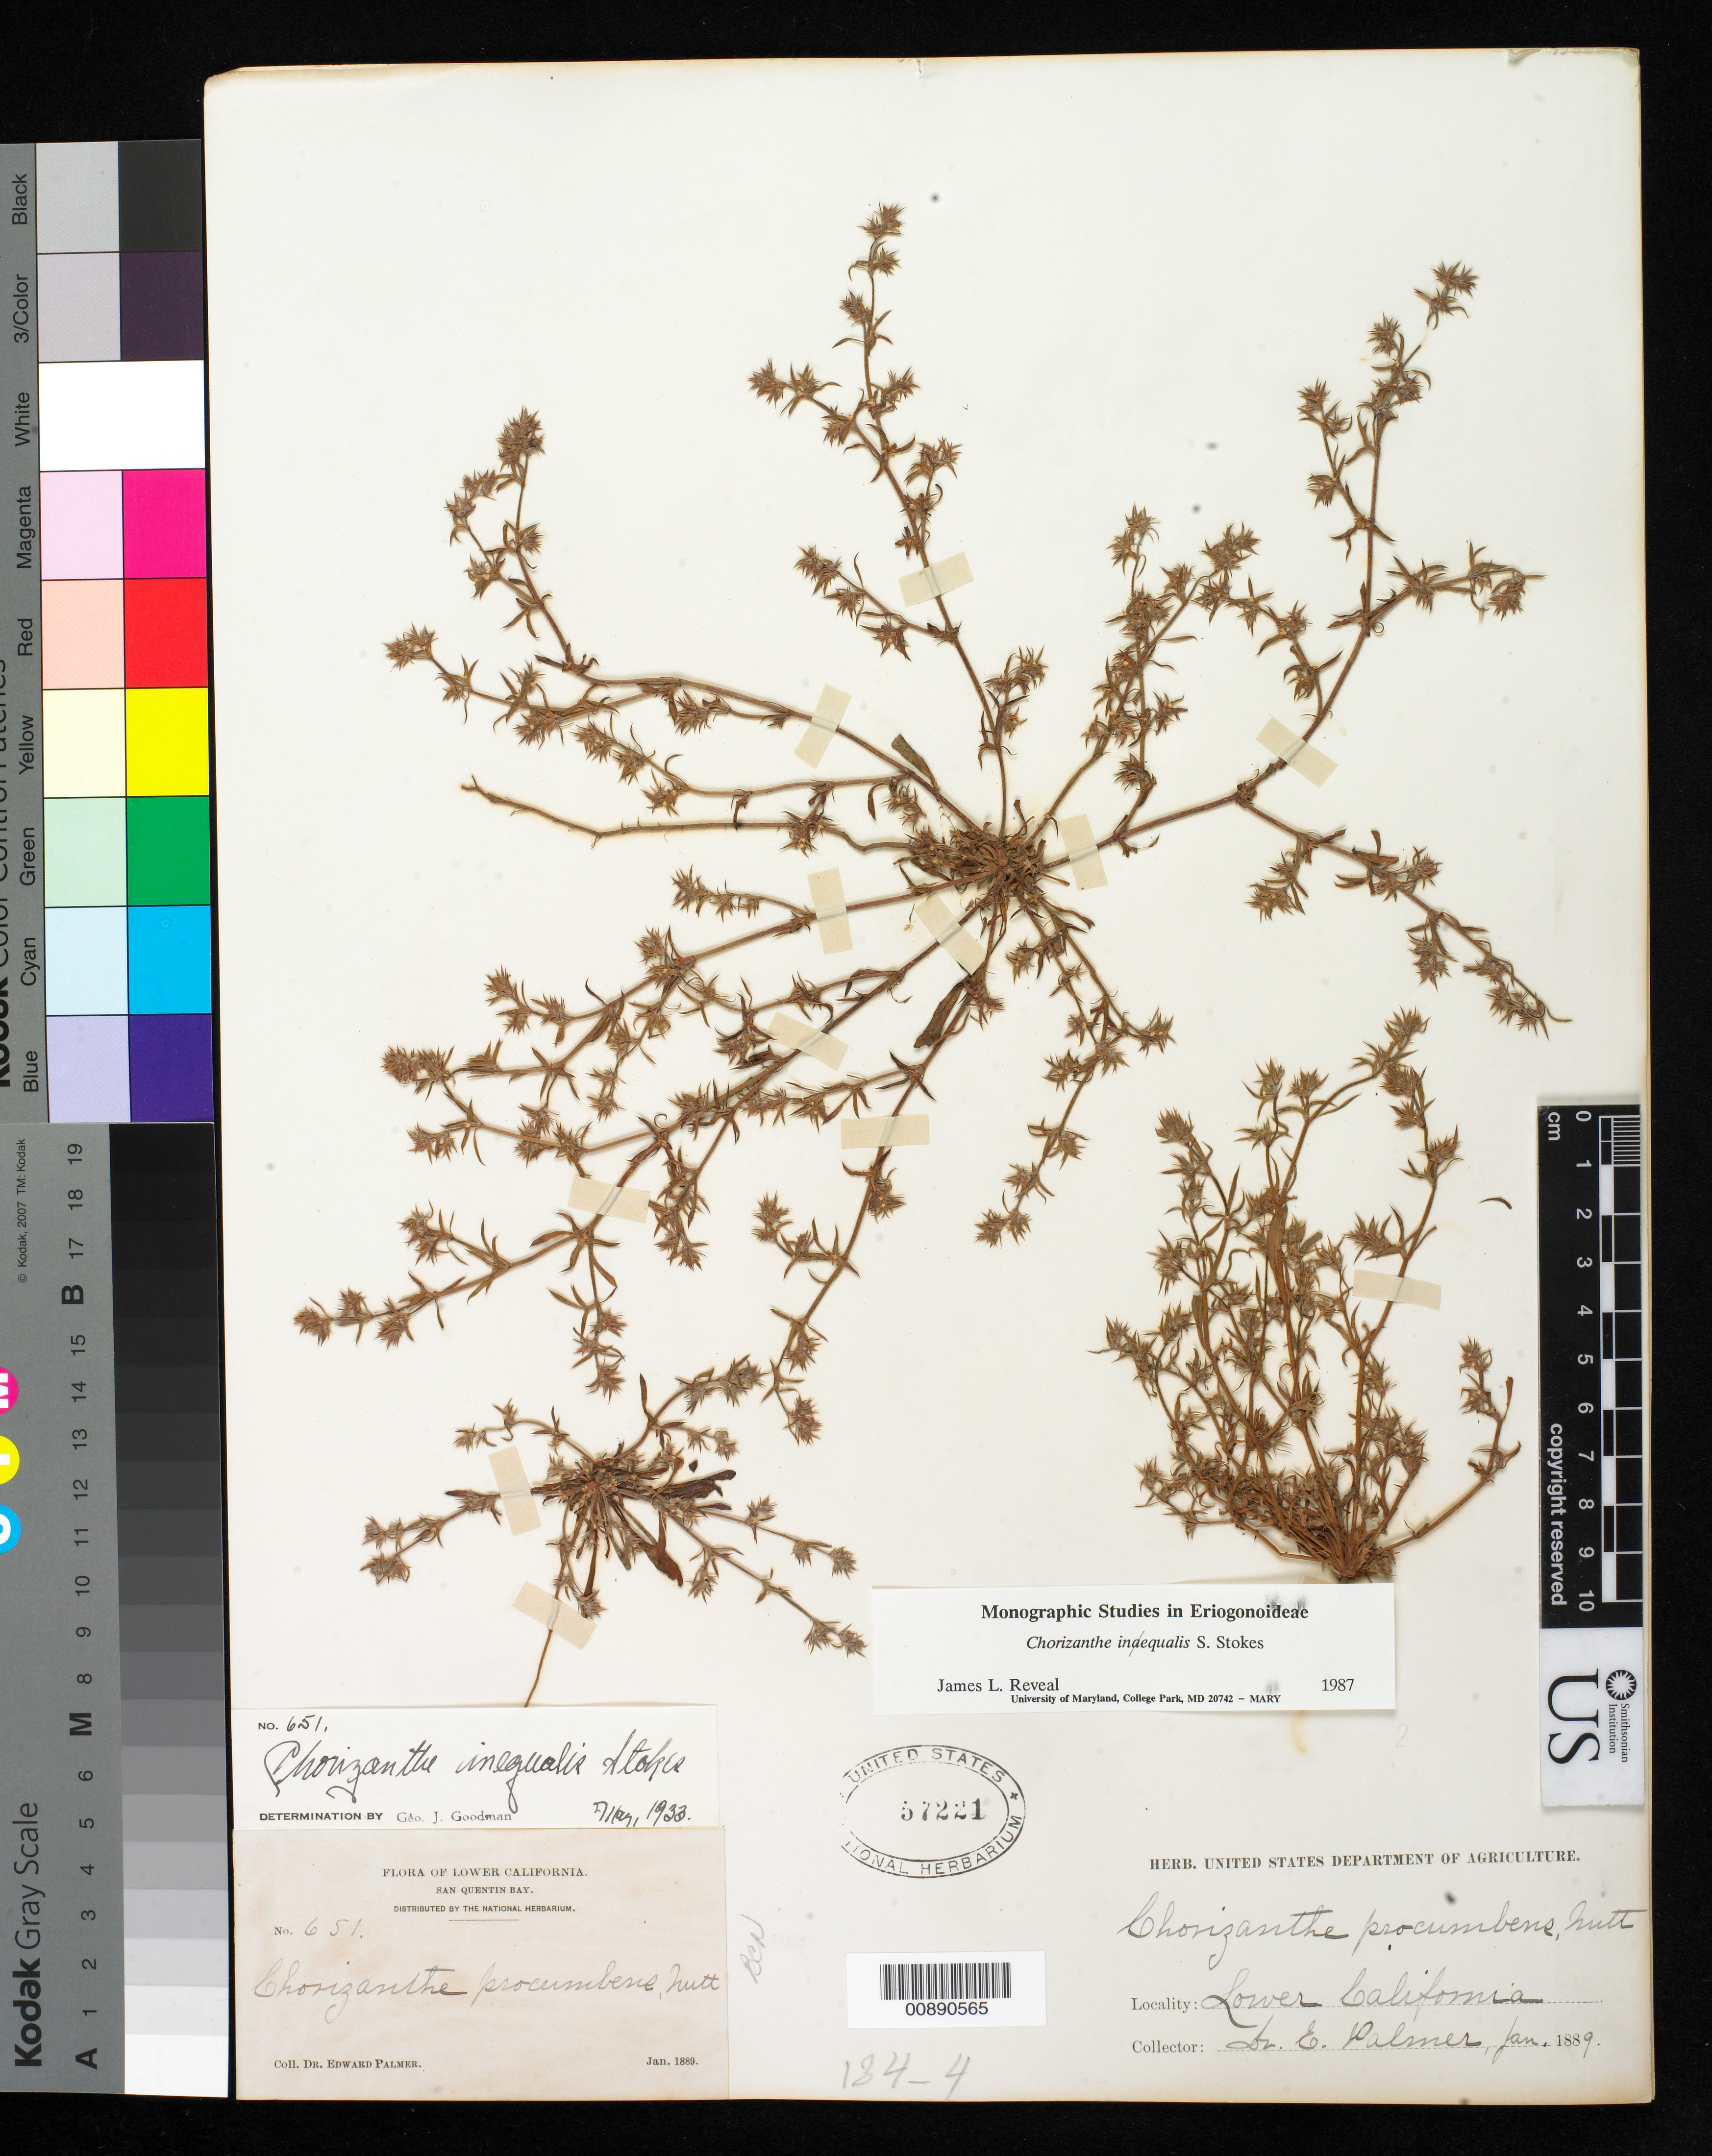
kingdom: Plantae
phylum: Tracheophyta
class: Magnoliopsida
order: Caryophyllales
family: Polygonaceae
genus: Chorizanthe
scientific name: Chorizanthe inequalis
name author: S. Stokes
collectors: E. Palmer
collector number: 651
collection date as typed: Jan 1889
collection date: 1889-01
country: Mexico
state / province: Baja California Norte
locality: San Quentin Bay, Baja California.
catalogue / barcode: US 57221